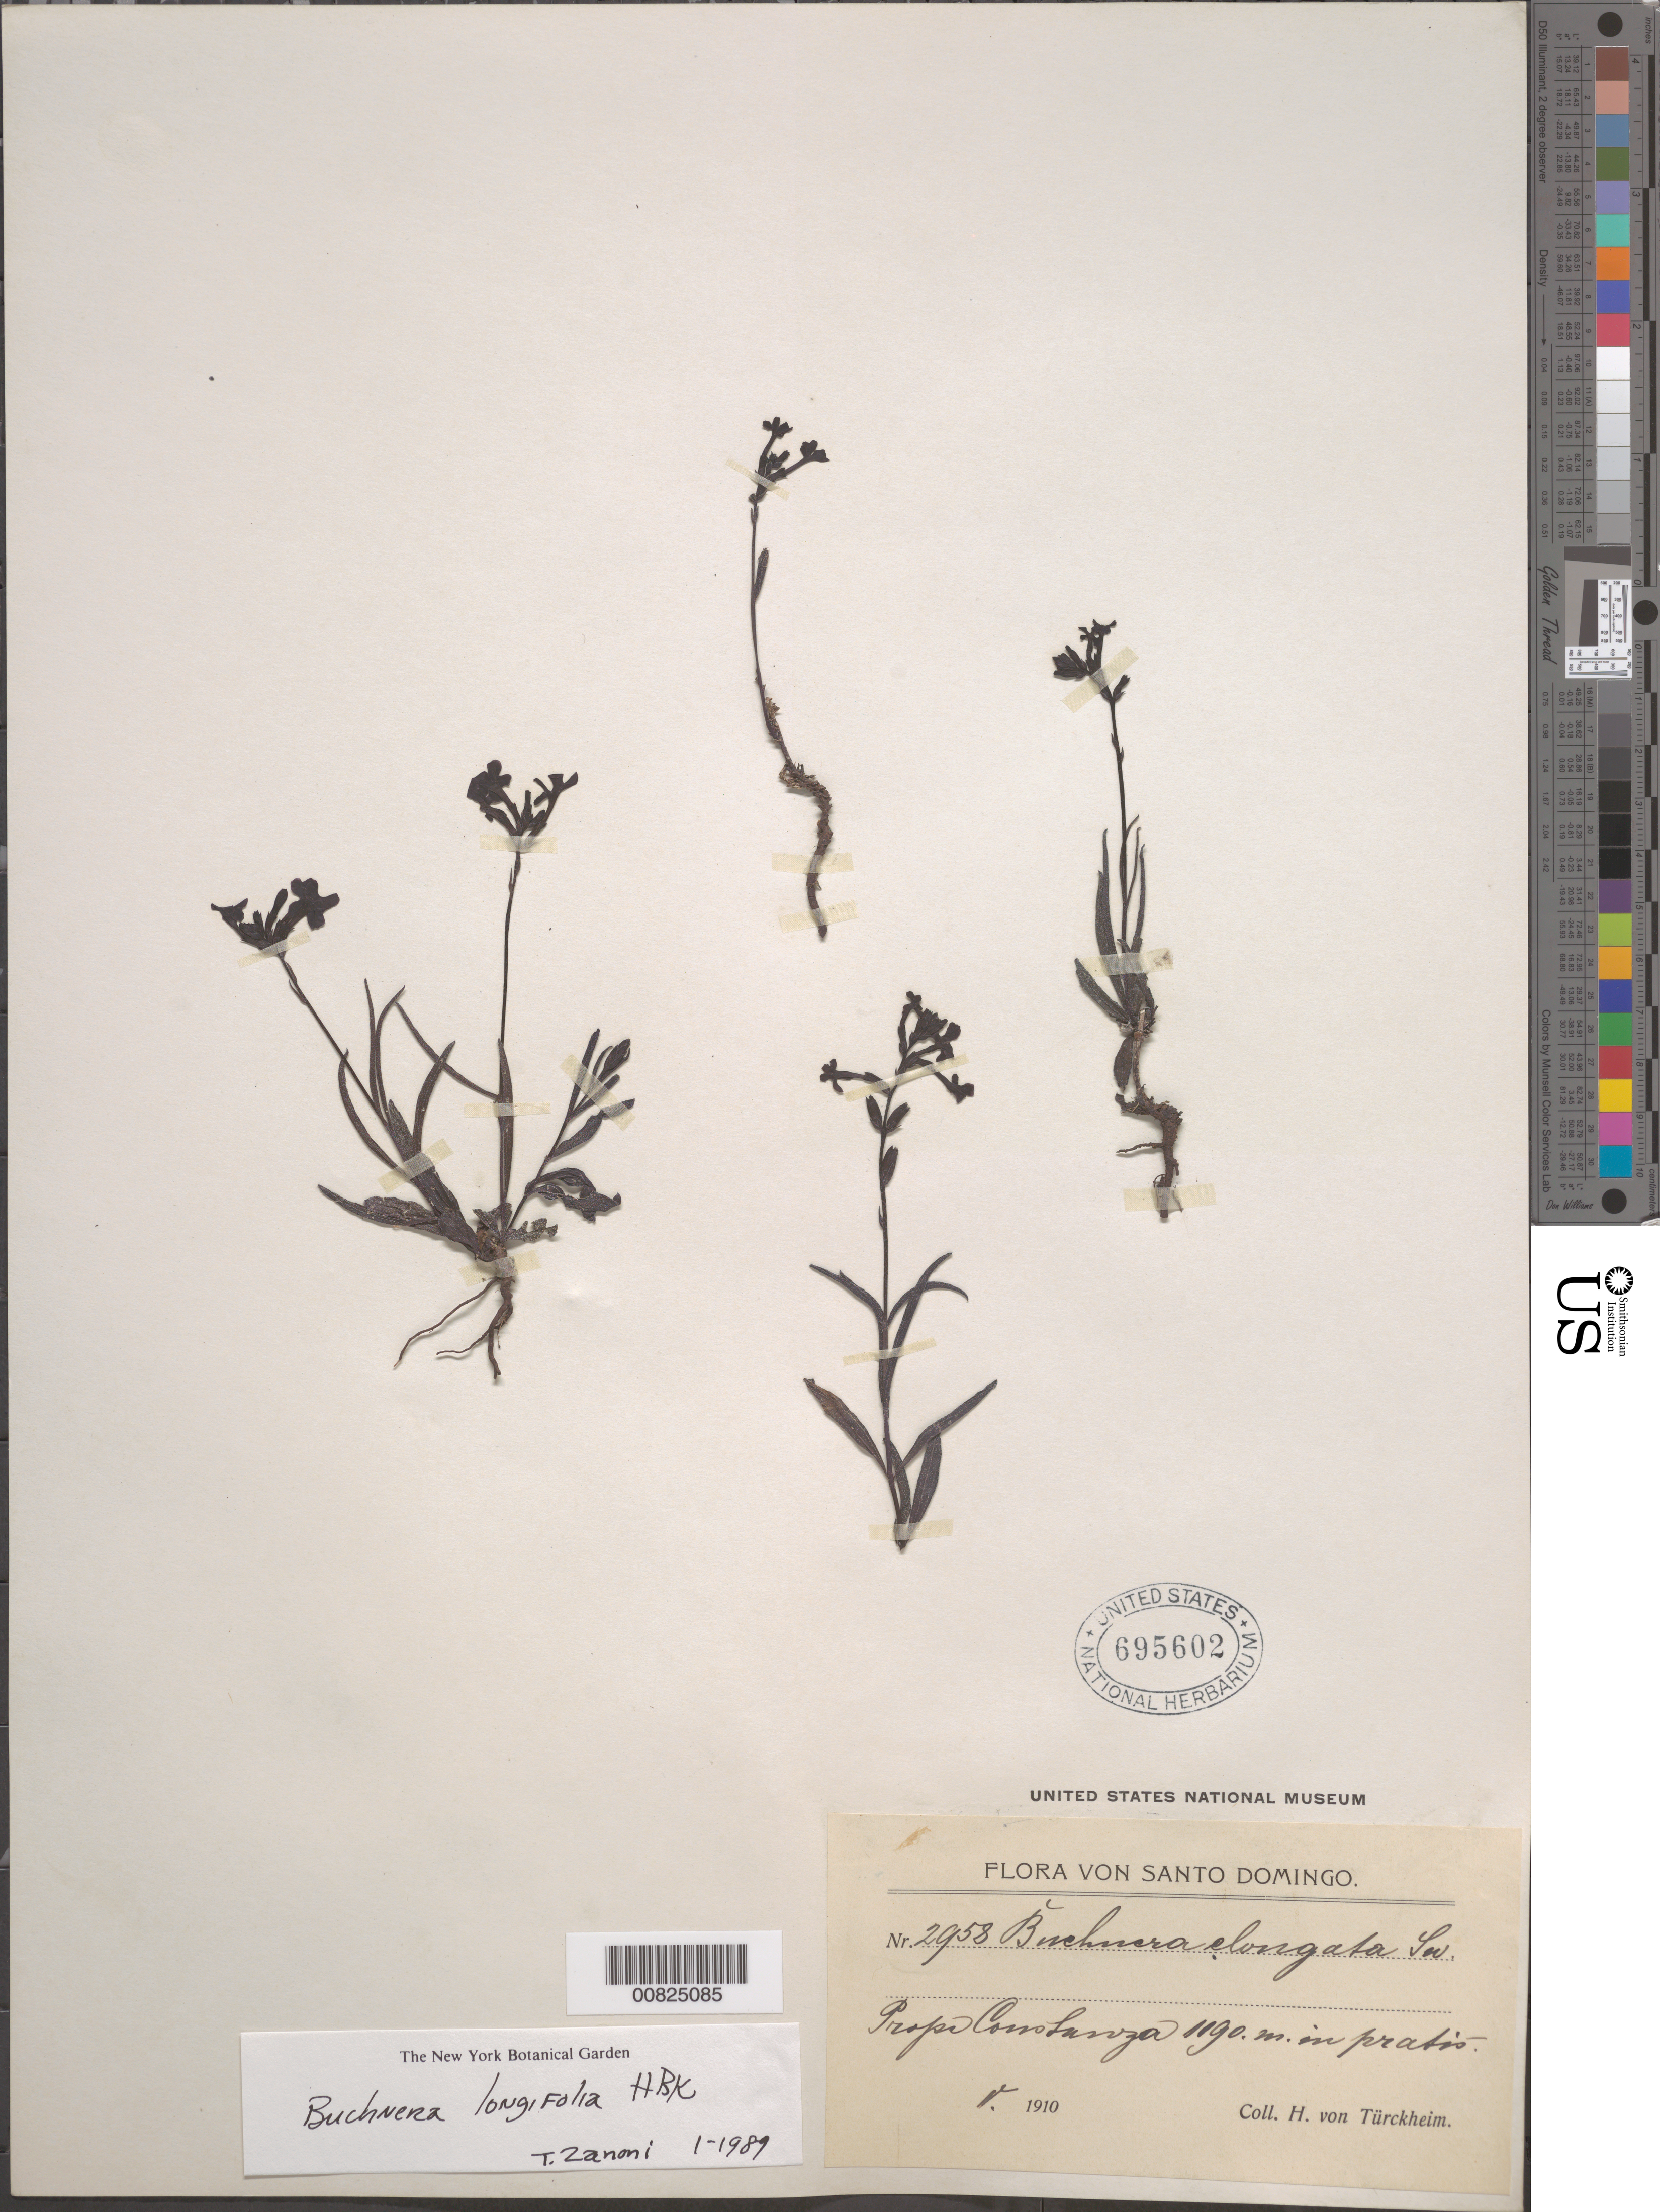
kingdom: Plantae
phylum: Tracheophyta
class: Magnoliopsida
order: Lamiales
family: Orobanchaceae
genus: Buchnera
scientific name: Buchnera longifolia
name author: Kunth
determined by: Zanoni, T. A., (NY), New York Botanical Garden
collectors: H. von Türckheim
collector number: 2958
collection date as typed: Feb 1910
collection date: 1910-02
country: Dominican Republic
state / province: La Vega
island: Hispaniola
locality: Constanza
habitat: "pratis"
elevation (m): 1190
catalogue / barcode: US 695602